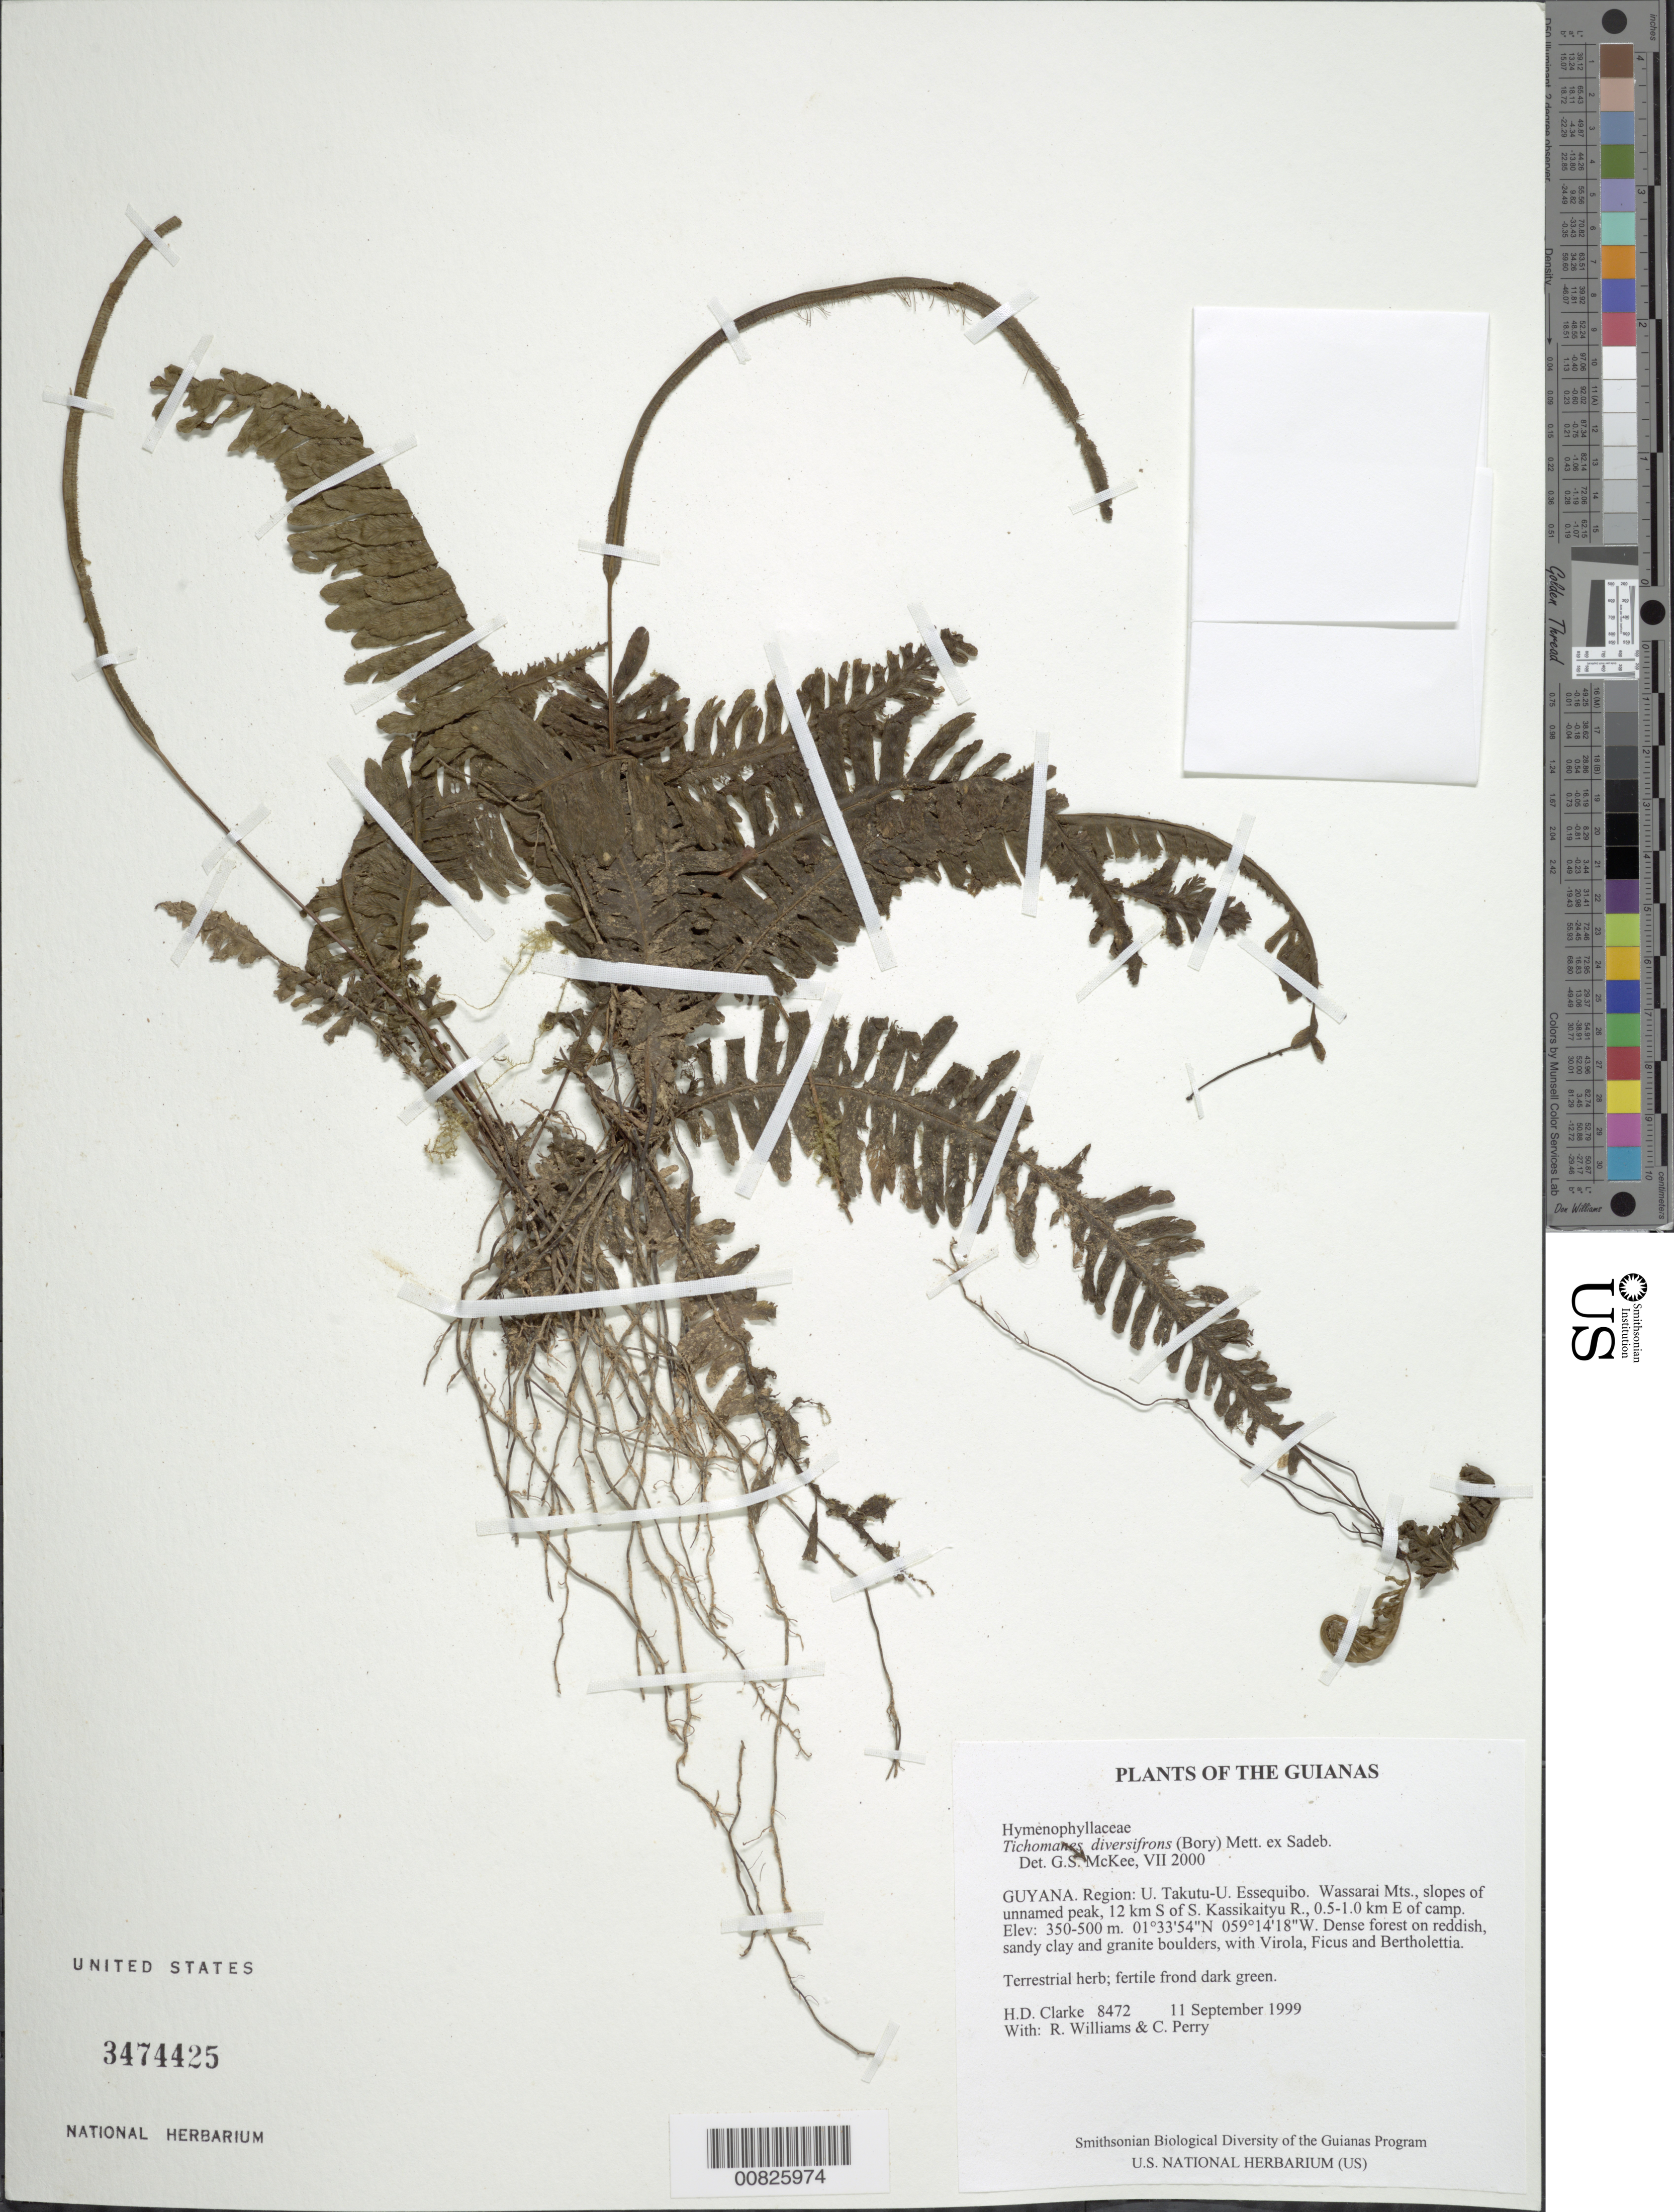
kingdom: Plantae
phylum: Tracheophyta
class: Polypodiopsida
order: Hymenophyllales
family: Hymenophyllaceae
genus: Trichomanes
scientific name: Trichomanes diversifrons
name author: (Bory) Mett. ex Sadeb.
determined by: McKee, G. S., (US), NMNH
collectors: H. D. Clarke, R. Williams & C. Perry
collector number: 8472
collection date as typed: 11 September 1999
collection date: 1999-09-11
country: Guyana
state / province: U. Takutu-U. Essequibo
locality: Wassarai Mts., slopes of unnamed peak, 12 km S of S. Kassikaityu R., 0.5-1.0 km E of camp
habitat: Dense forest on reddish, sandy clay and granite boulders, with Virola, Ficus and Bertholettia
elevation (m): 350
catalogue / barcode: US 3474425